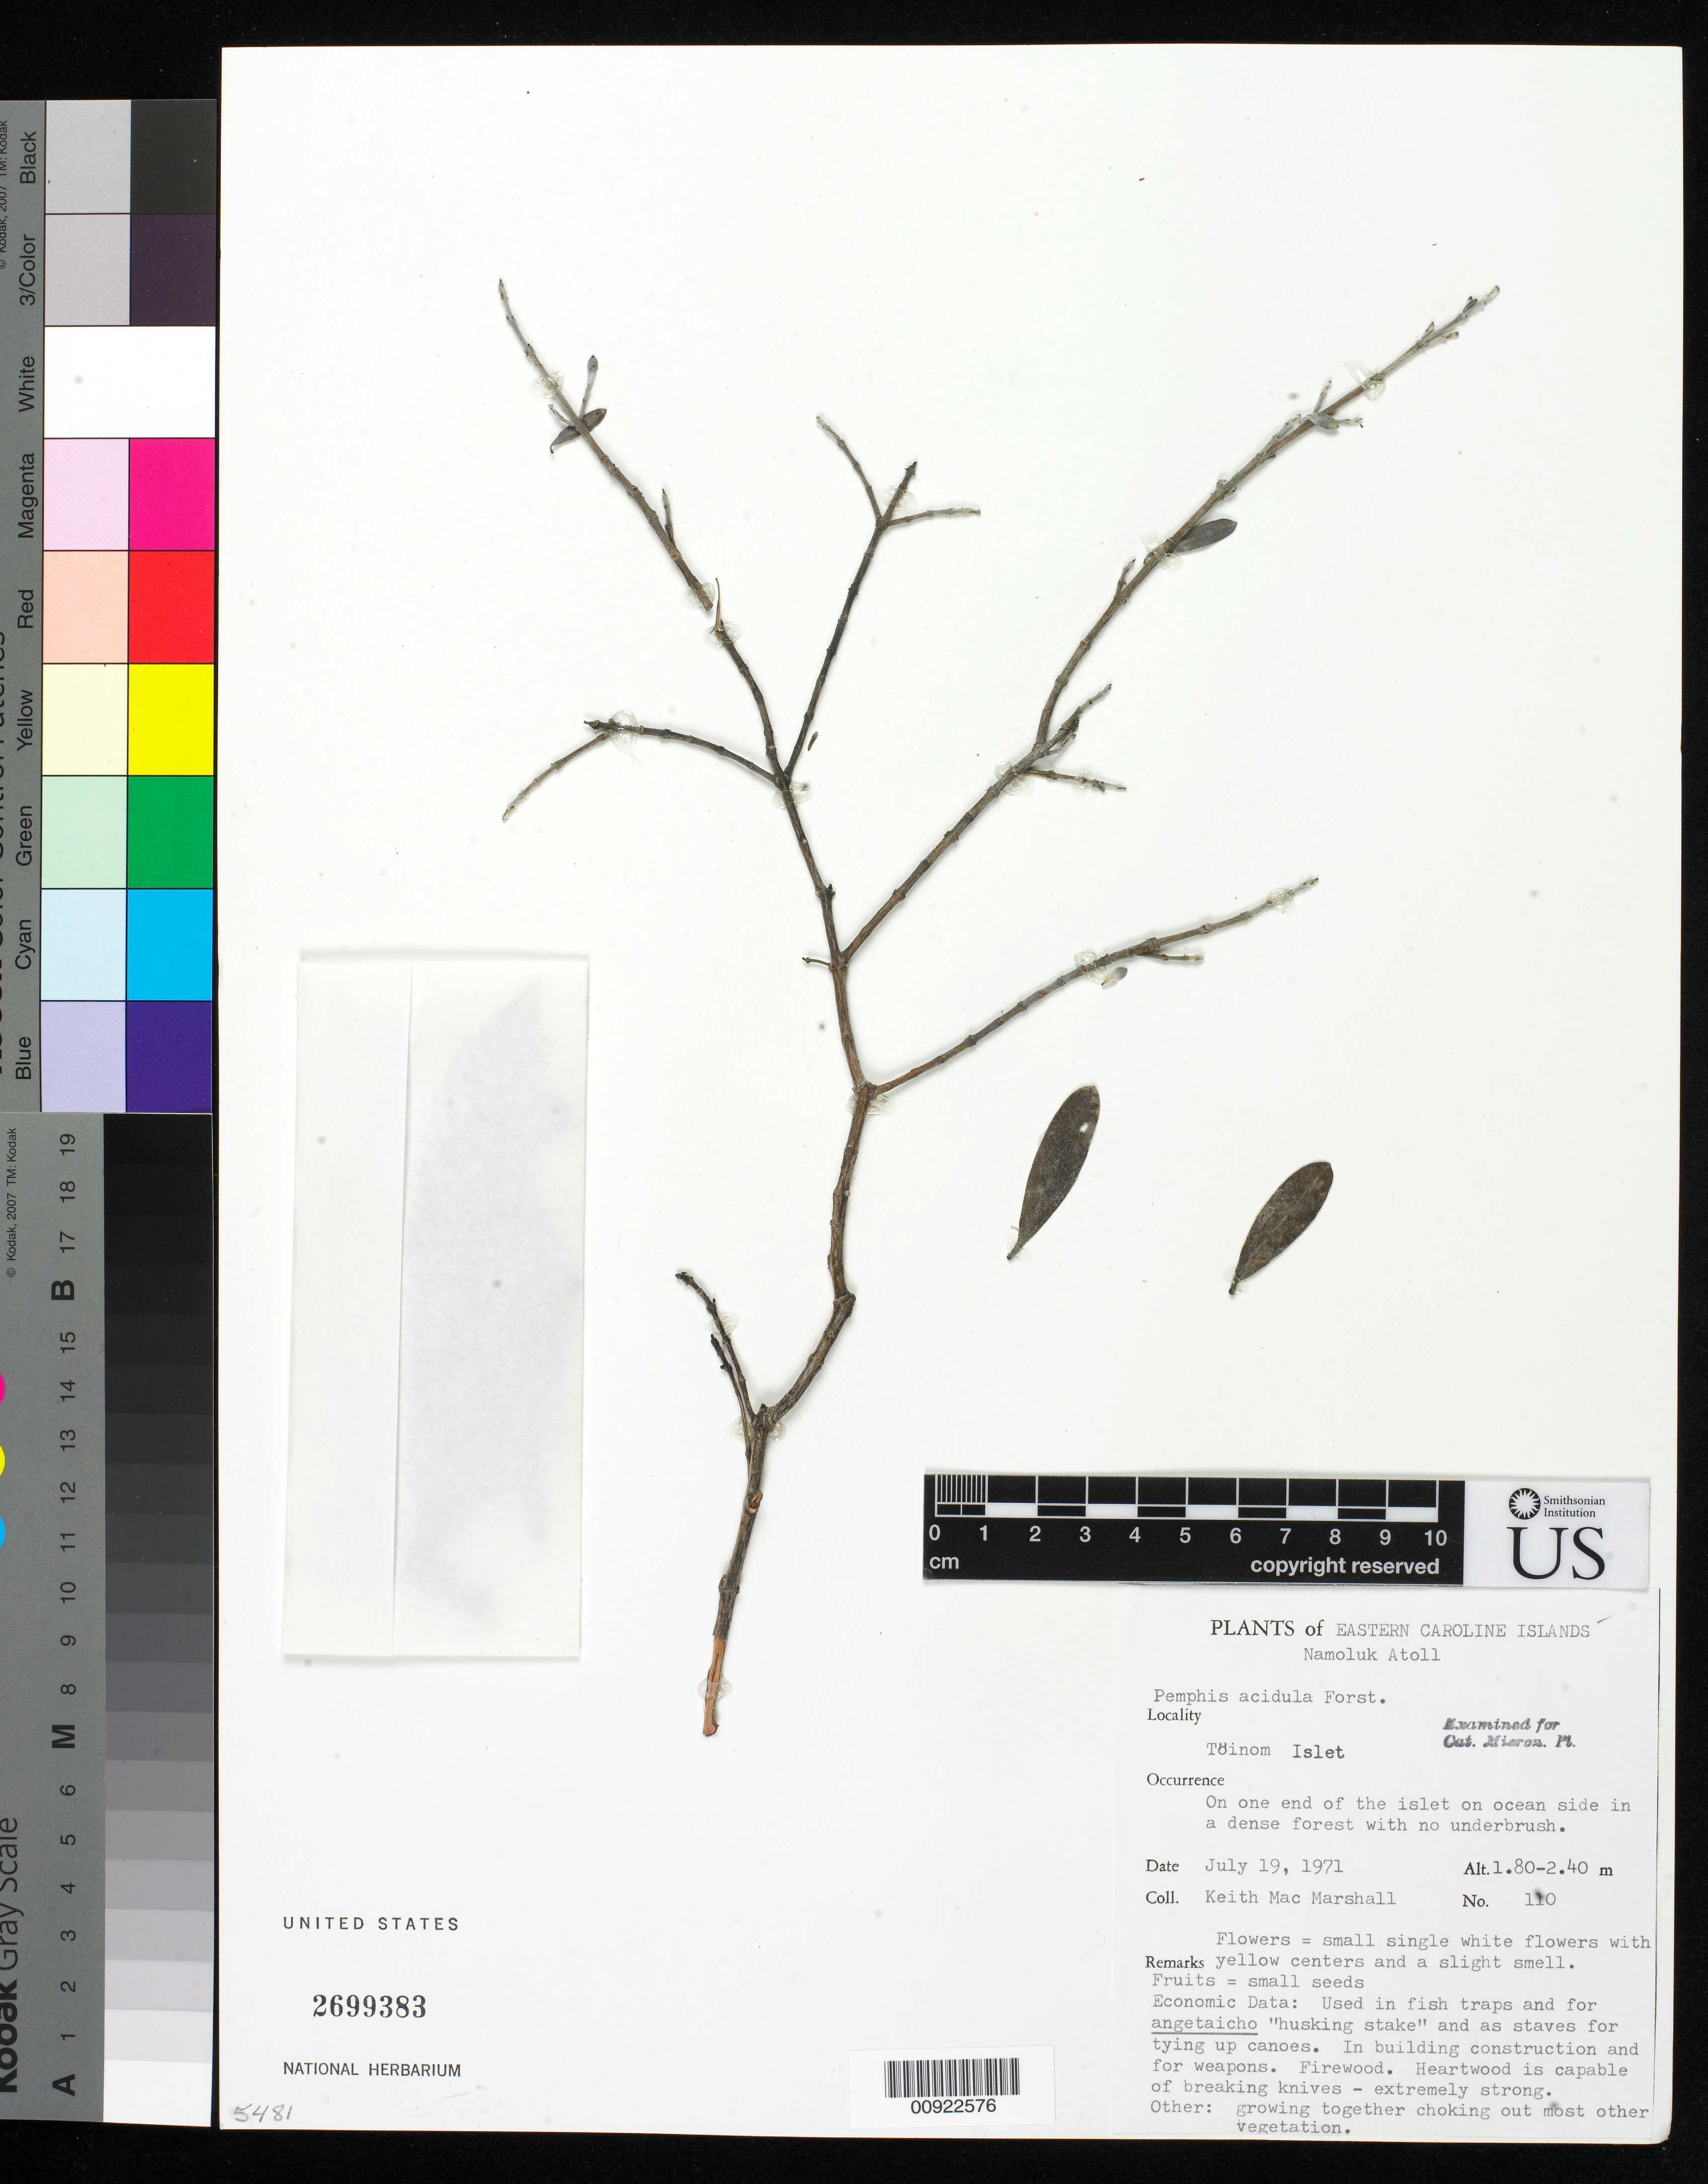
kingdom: Plantae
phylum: Tracheophyta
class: Magnoliopsida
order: Myrtales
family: Lythraceae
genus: Pemphis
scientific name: Pemphis acidula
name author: J.R. Forst. & G. Forst.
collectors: K. M. Marshall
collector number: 110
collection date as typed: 19 Jul 1971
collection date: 1971-07-19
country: Micronesia, Federated States of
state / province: Truk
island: Namokuk [Namoluk] Atoll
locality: Toinom Islet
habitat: One end of islet on ocean side in a dense forest with no underbrush.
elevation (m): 1.8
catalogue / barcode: US 2699383